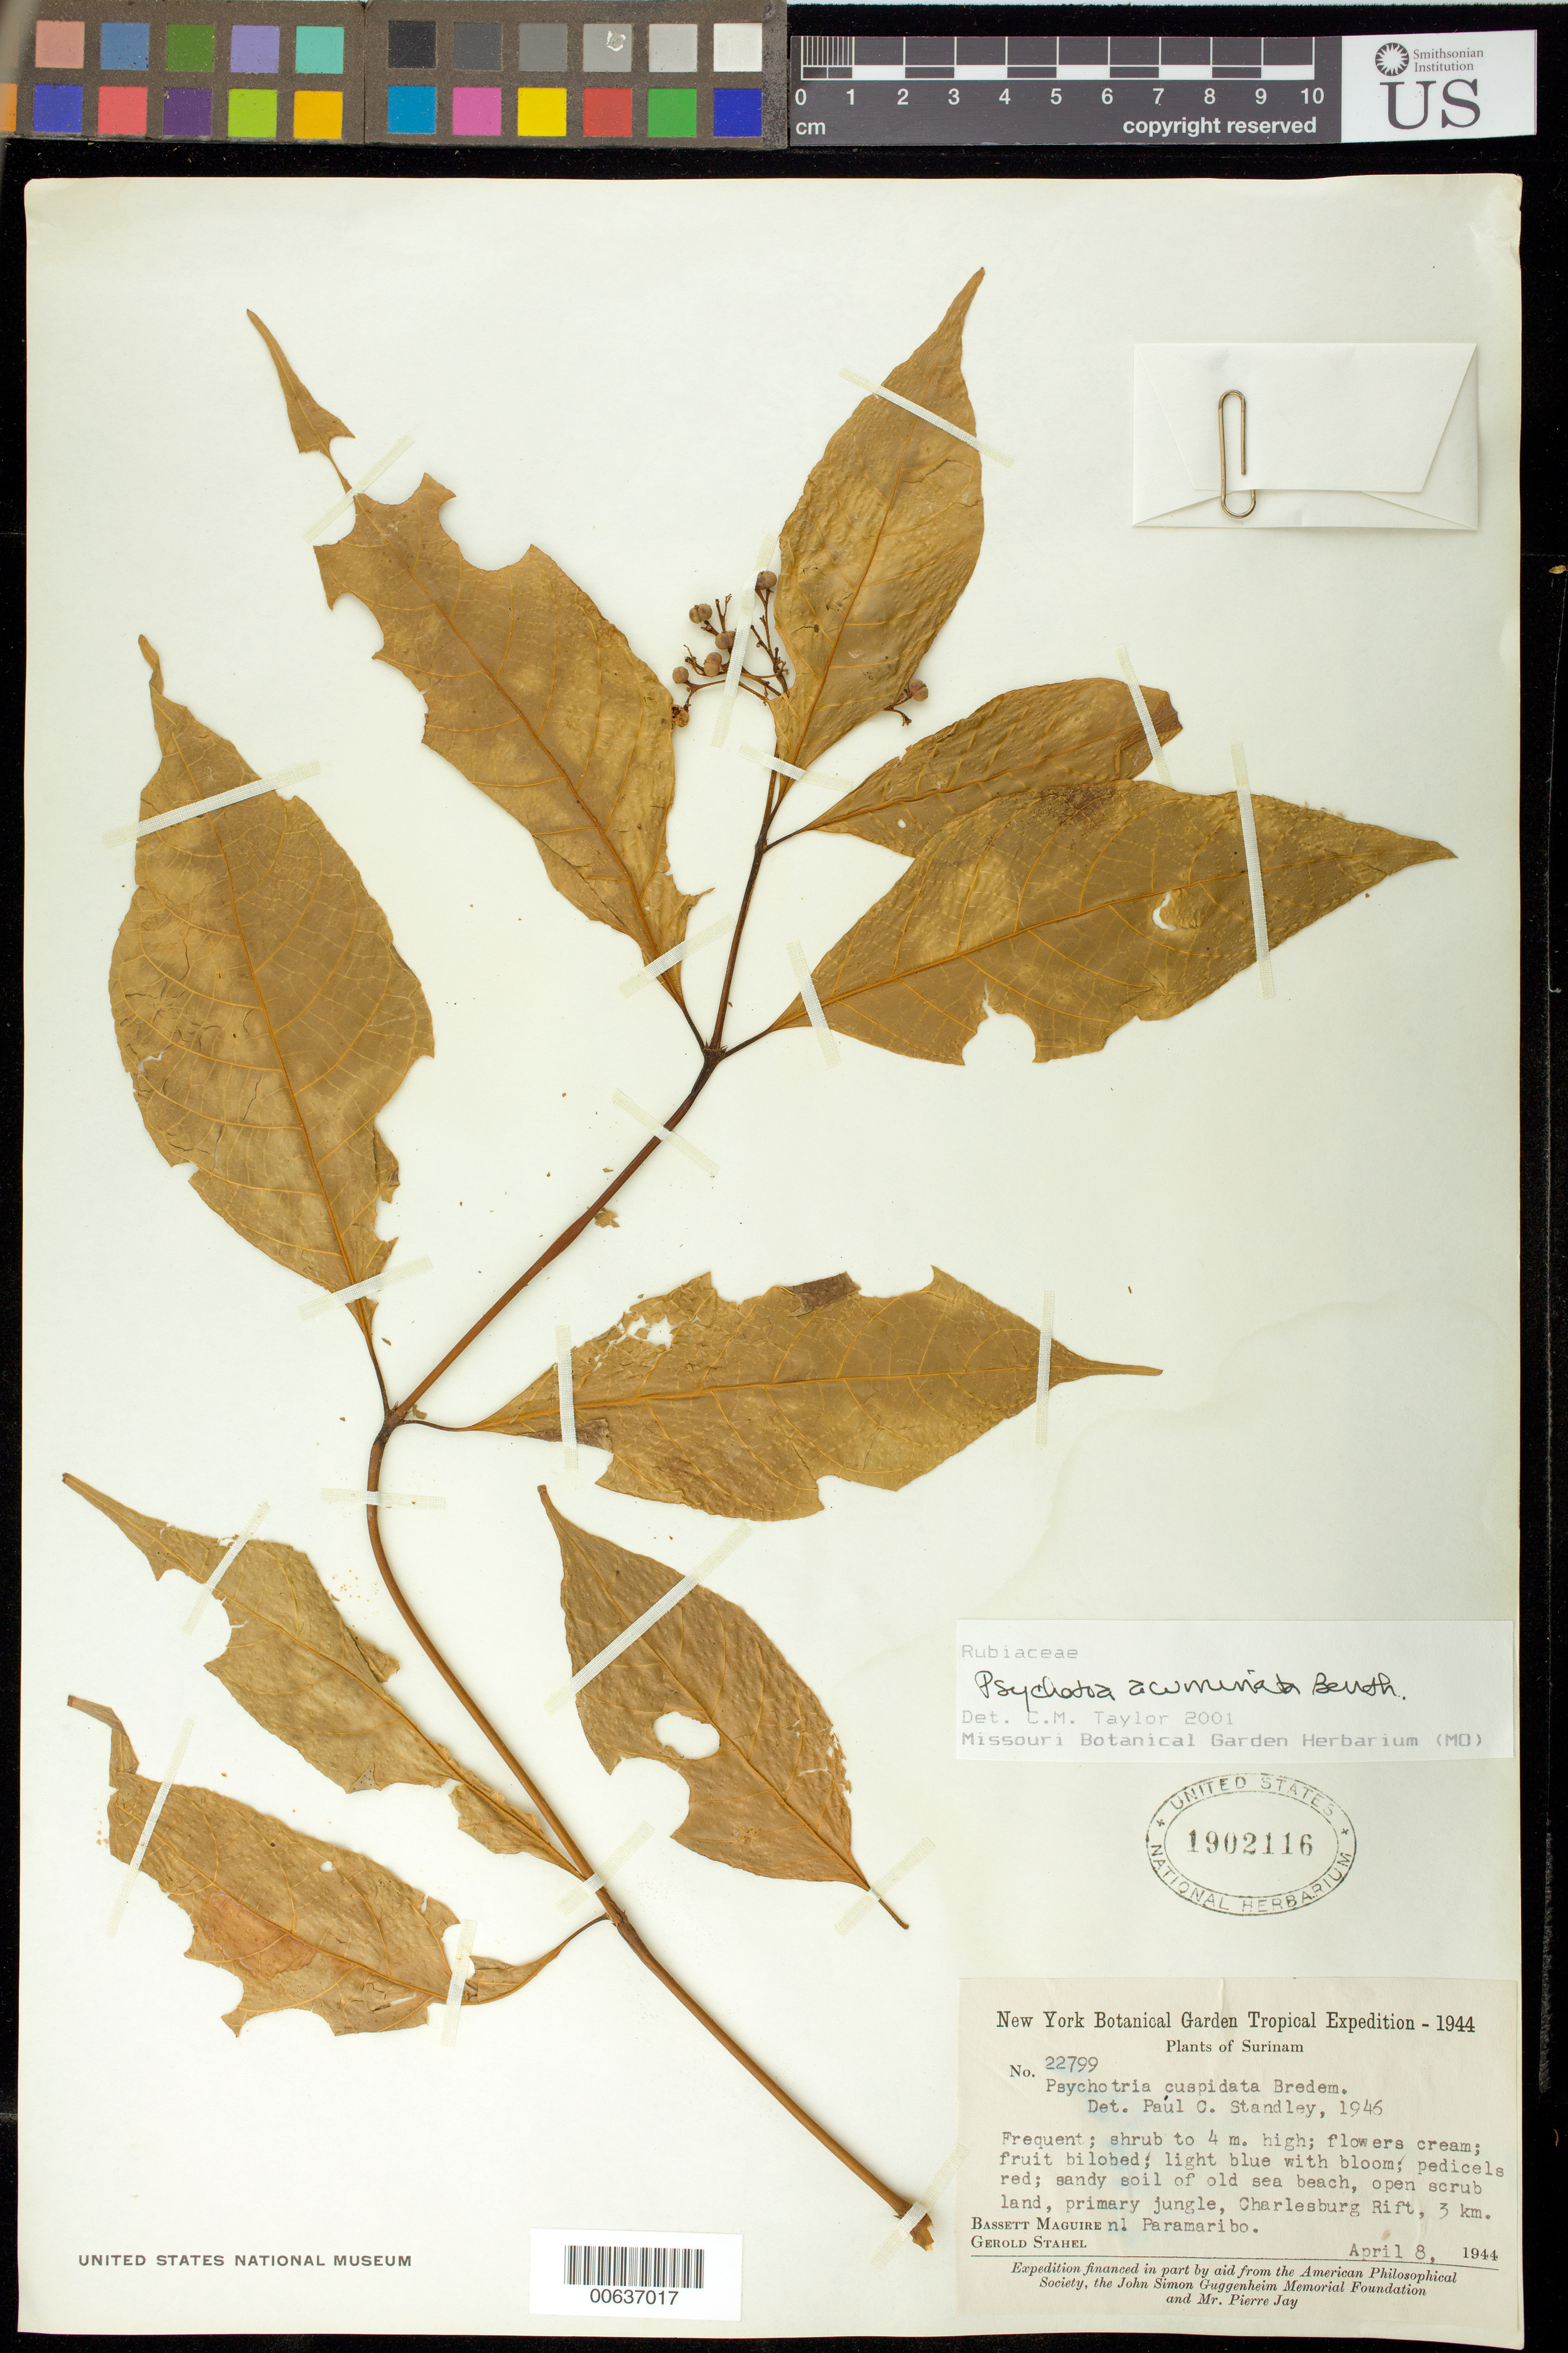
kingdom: Plantae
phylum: Tracheophyta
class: Magnoliopsida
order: Gentianales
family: Rubiaceae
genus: Palicourea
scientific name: Palicourea acuminata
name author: (Benth.) Borhidi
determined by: Kirkbride, J. H., Jr.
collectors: B. Maguire & G. Stahel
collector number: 22799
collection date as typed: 8-Apr-44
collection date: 1944-04-08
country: Suriname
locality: Paramaribo, 3 km N of, Charlesburg Rift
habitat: Sandy soil, old sea beach, open shrub land, primary jungle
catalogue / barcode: US 1902116